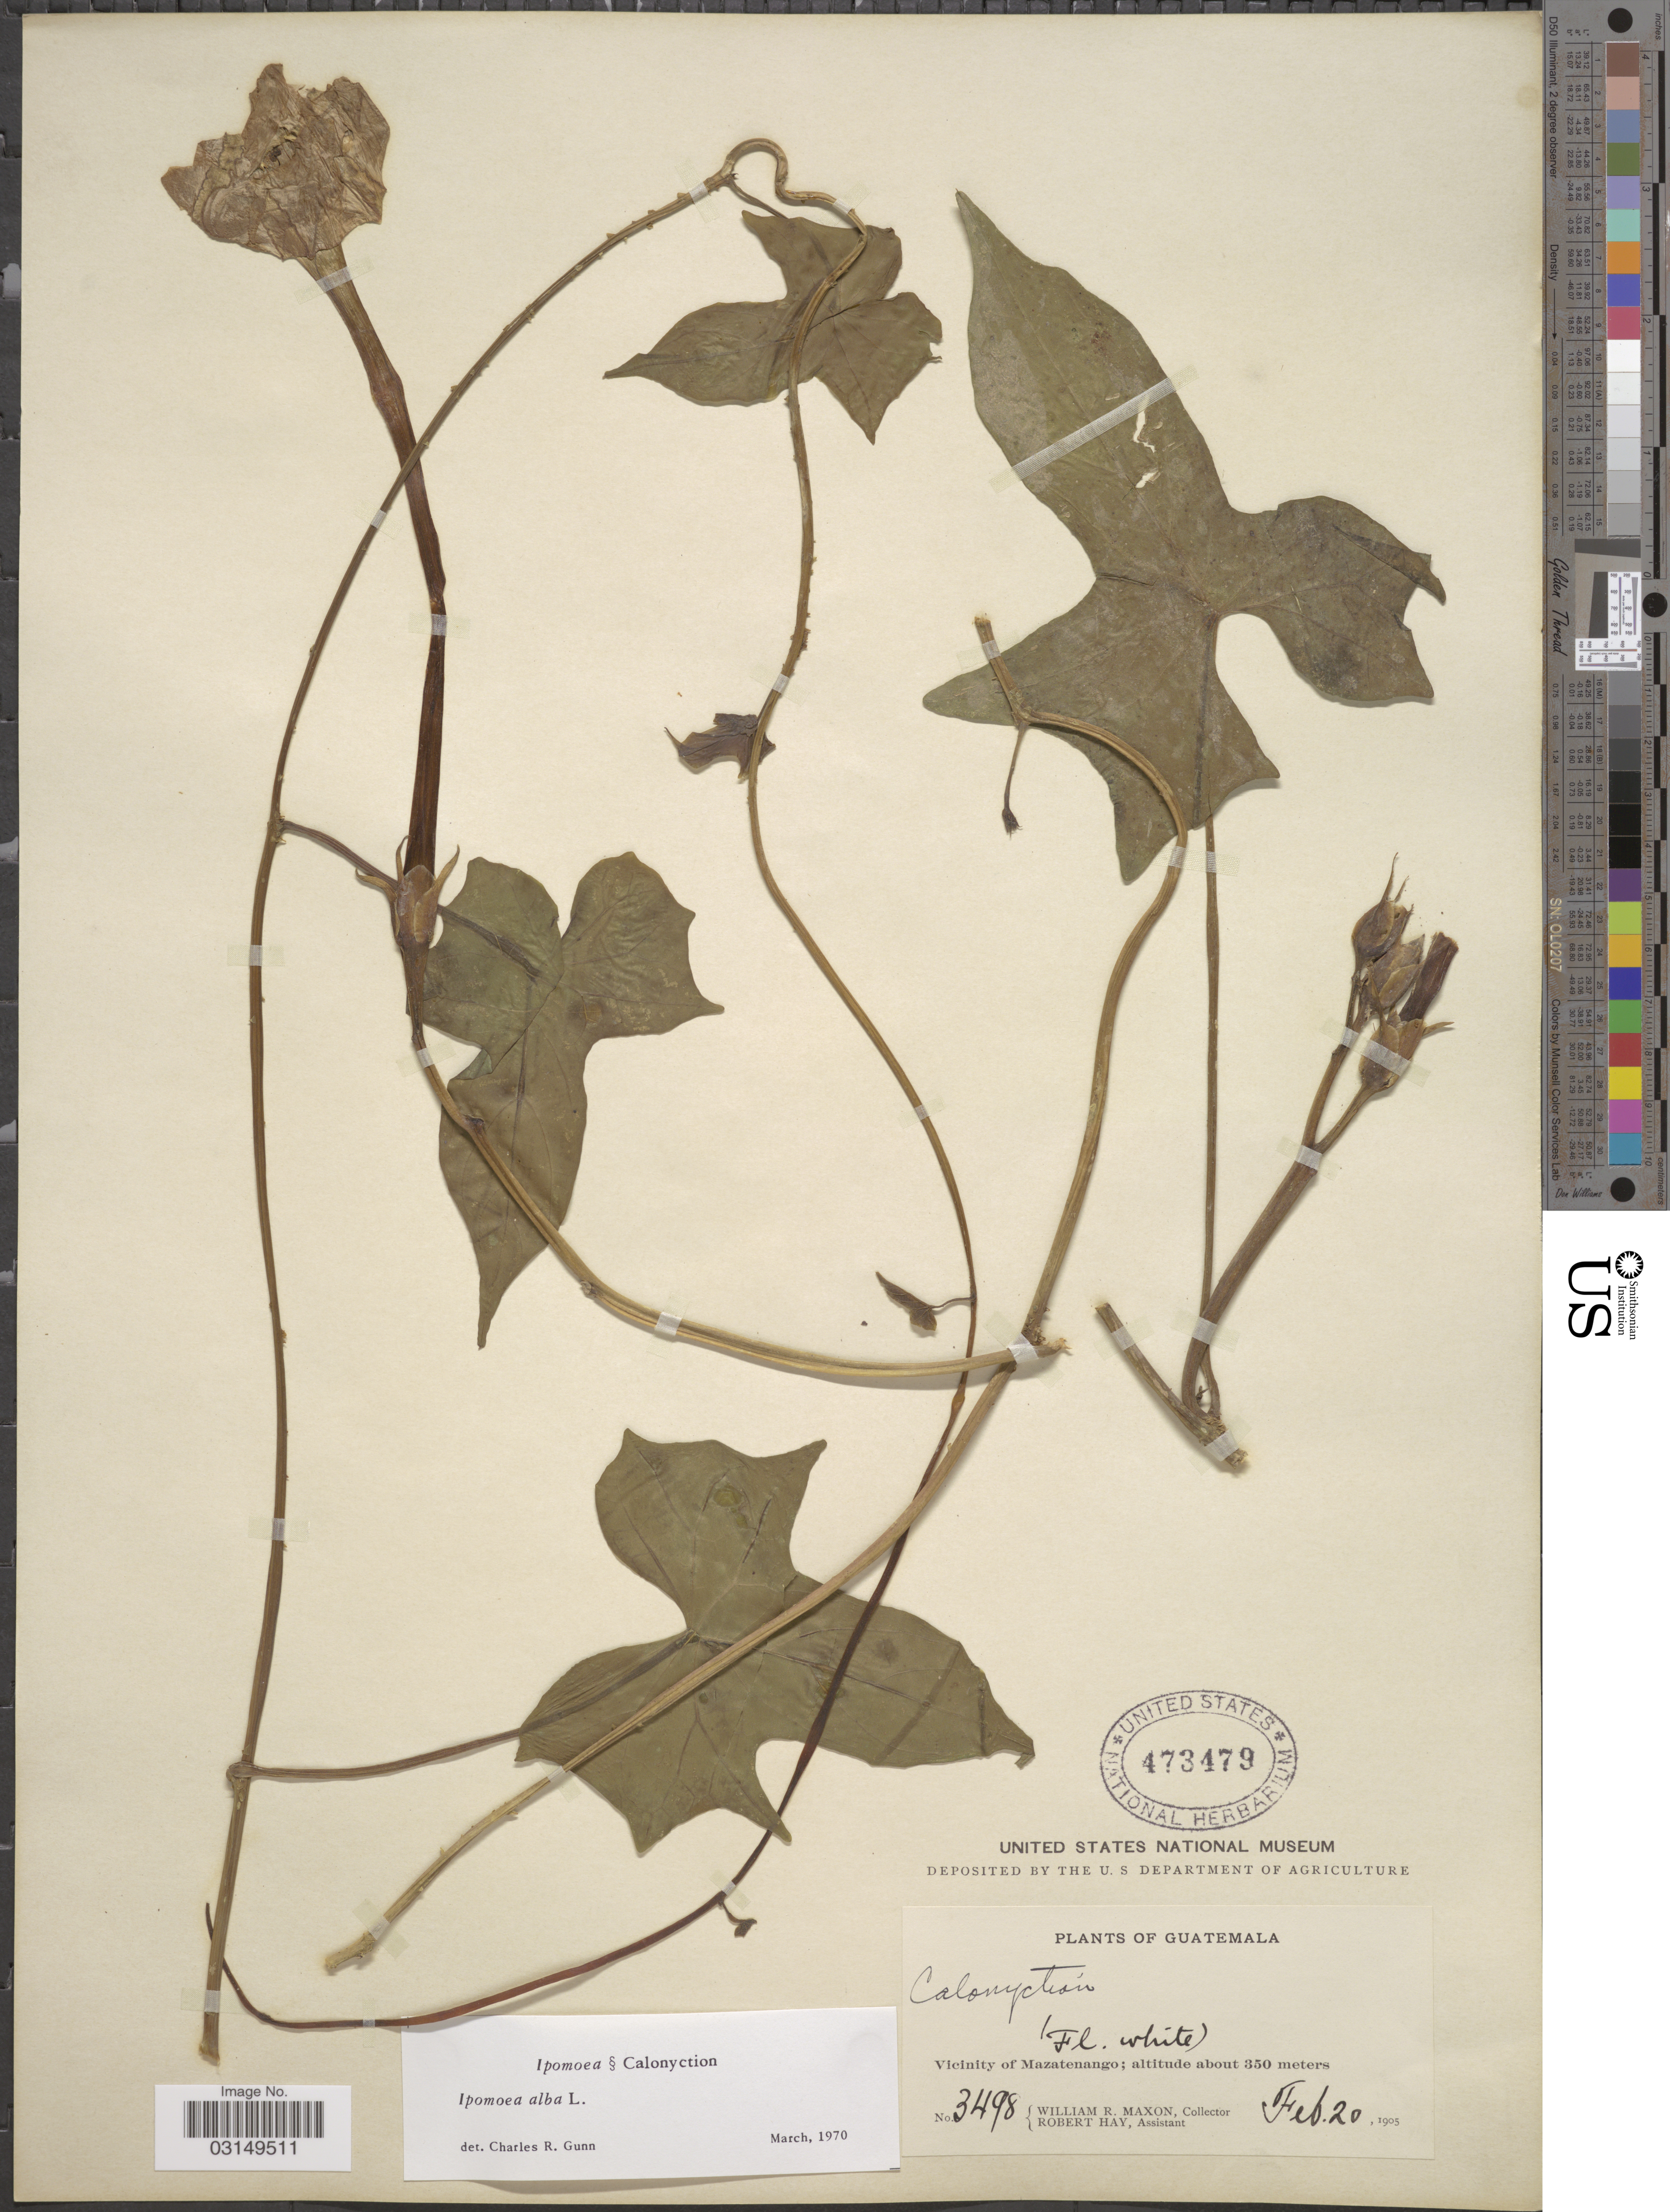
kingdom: Plantae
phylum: Tracheophyta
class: Magnoliopsida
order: Solanales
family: Convolvulaceae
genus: Ipomoea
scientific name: Ipomoea alba L.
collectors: W. R. Maxon & R. H. Hay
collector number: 3498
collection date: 1905-02-20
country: Guatemala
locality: Vicinity of Mazatenango.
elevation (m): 350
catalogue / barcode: US 473479